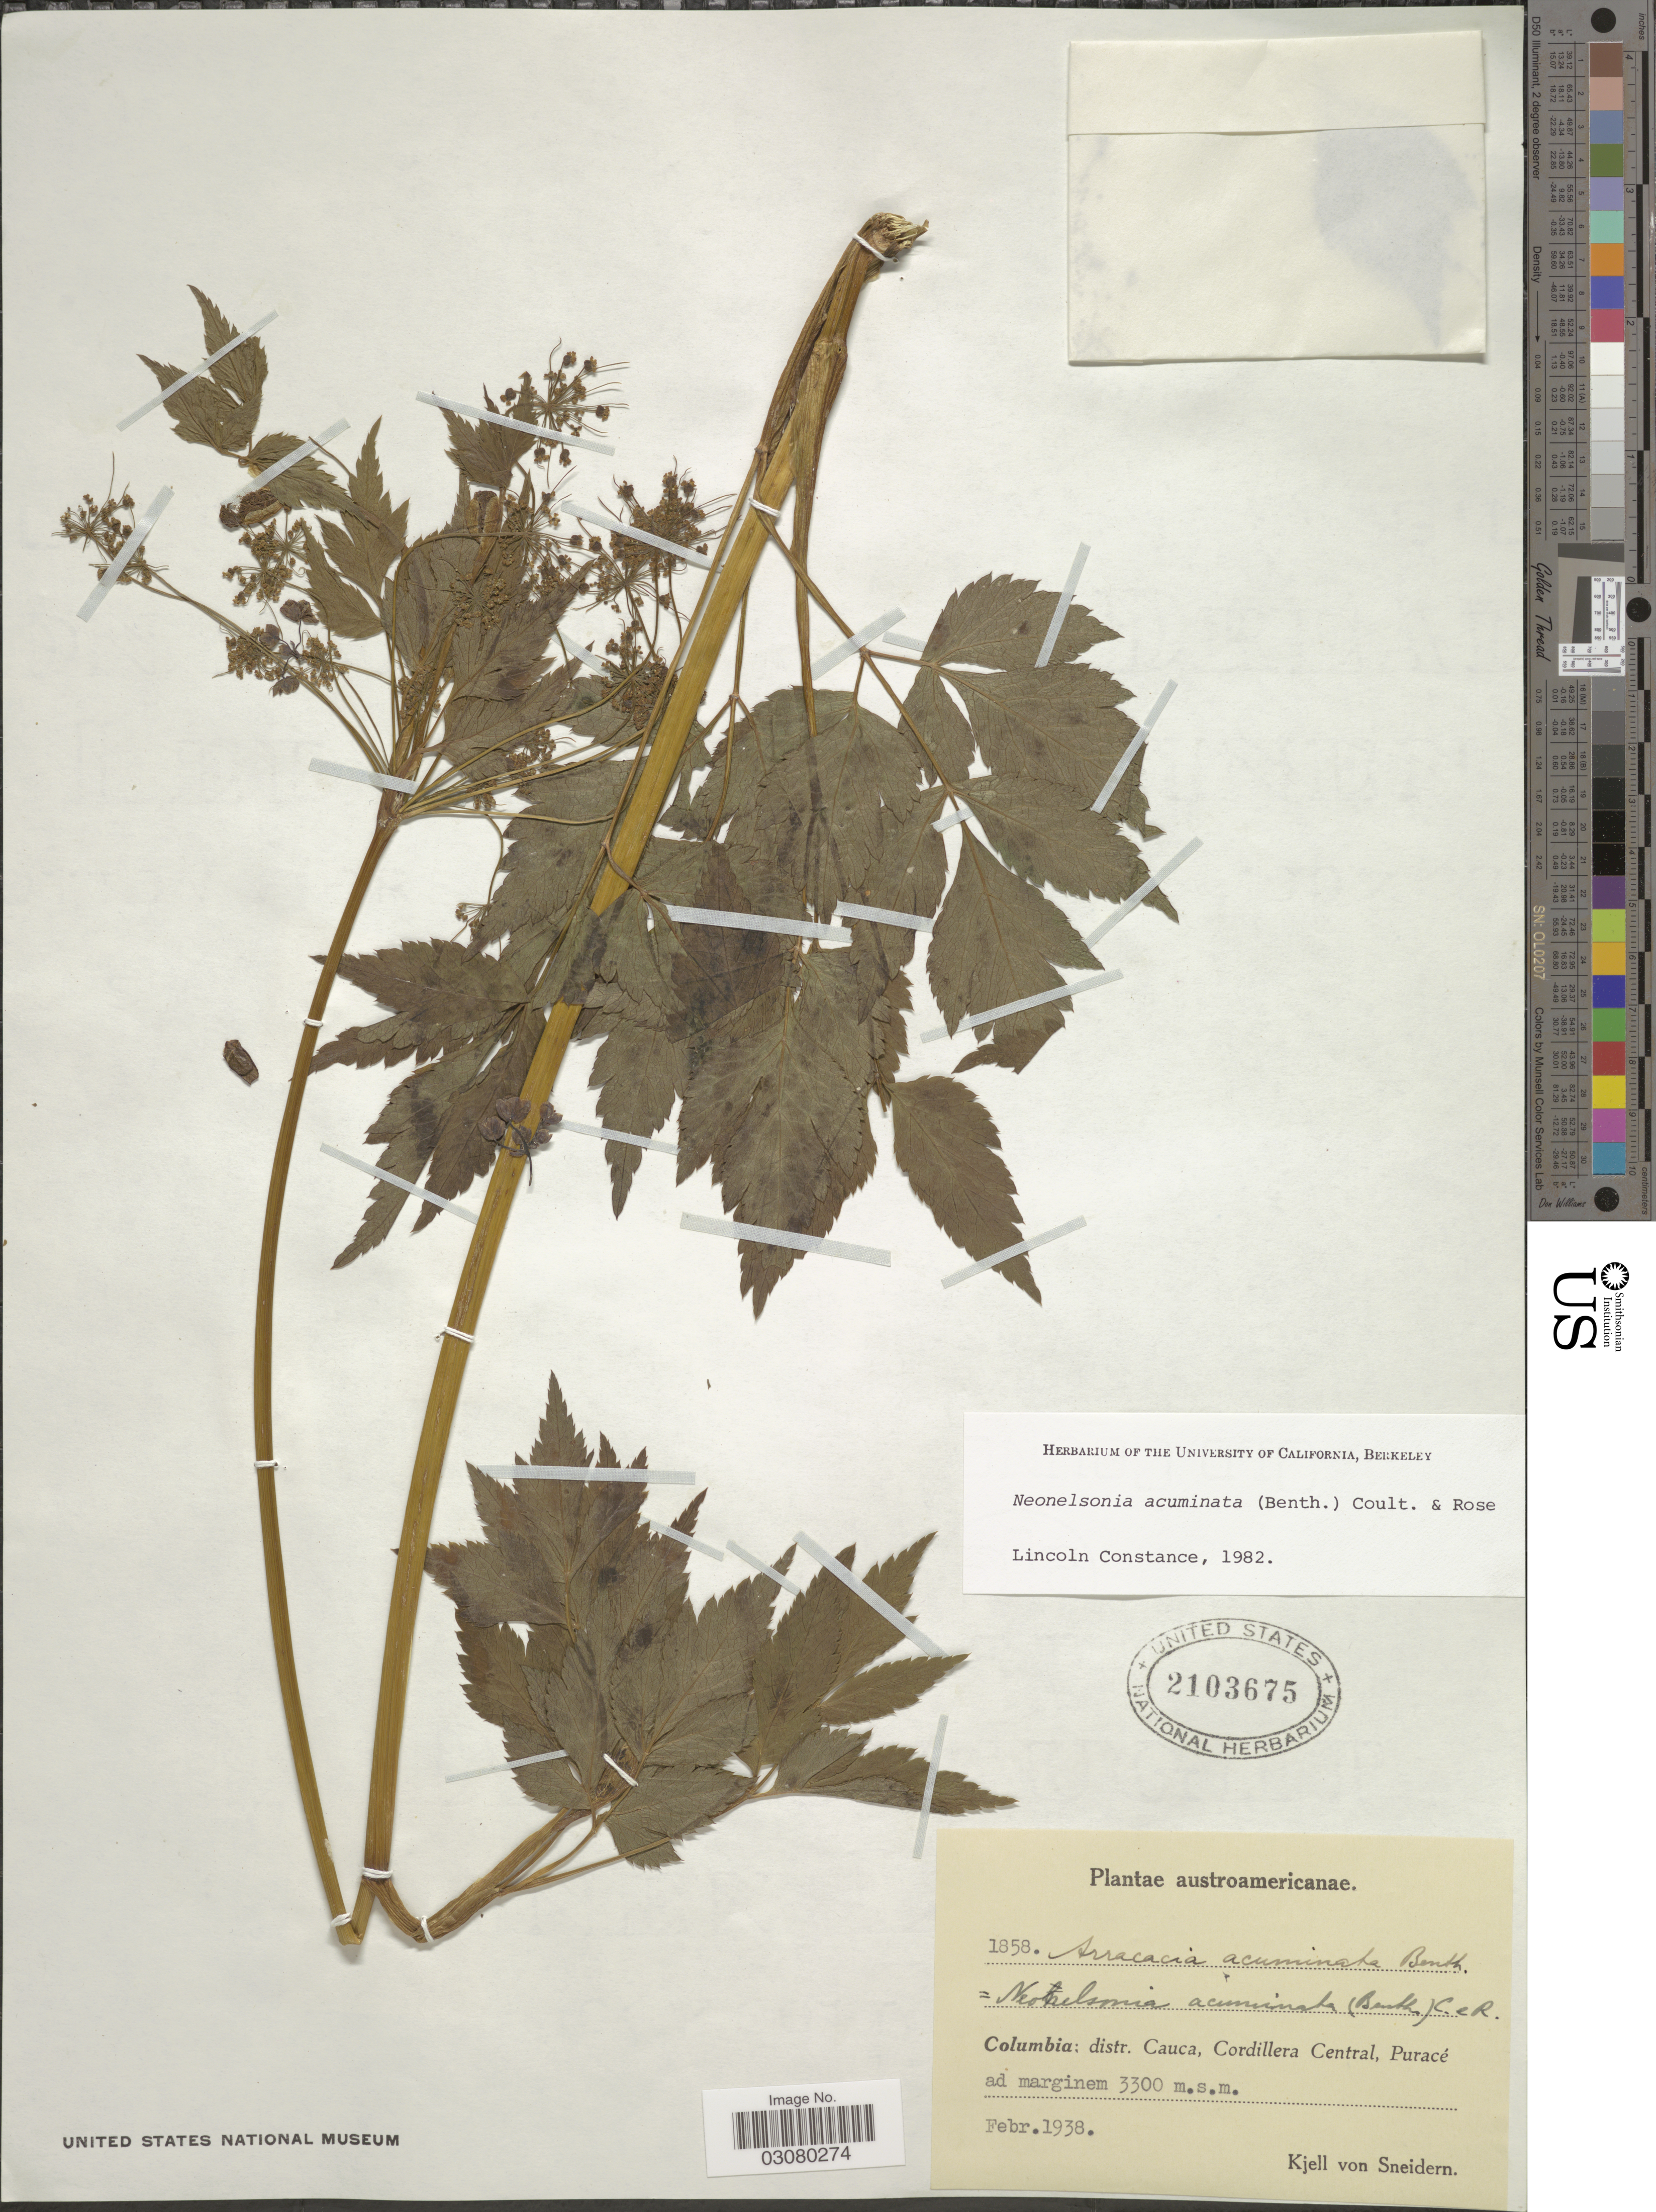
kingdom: Plantae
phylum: Tracheophyta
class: Magnoliopsida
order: Apiales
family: Apiaceae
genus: Neonelsonia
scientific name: Neonelsonia acuminata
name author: (Benth.) J.M. Coult. & Rose ex Drude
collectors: K. von Sneidern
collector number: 1858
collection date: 1938-02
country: Colombia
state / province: Cauca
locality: Cordillera Central, Puracé ad marginem.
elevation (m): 3300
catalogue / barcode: US 2103675